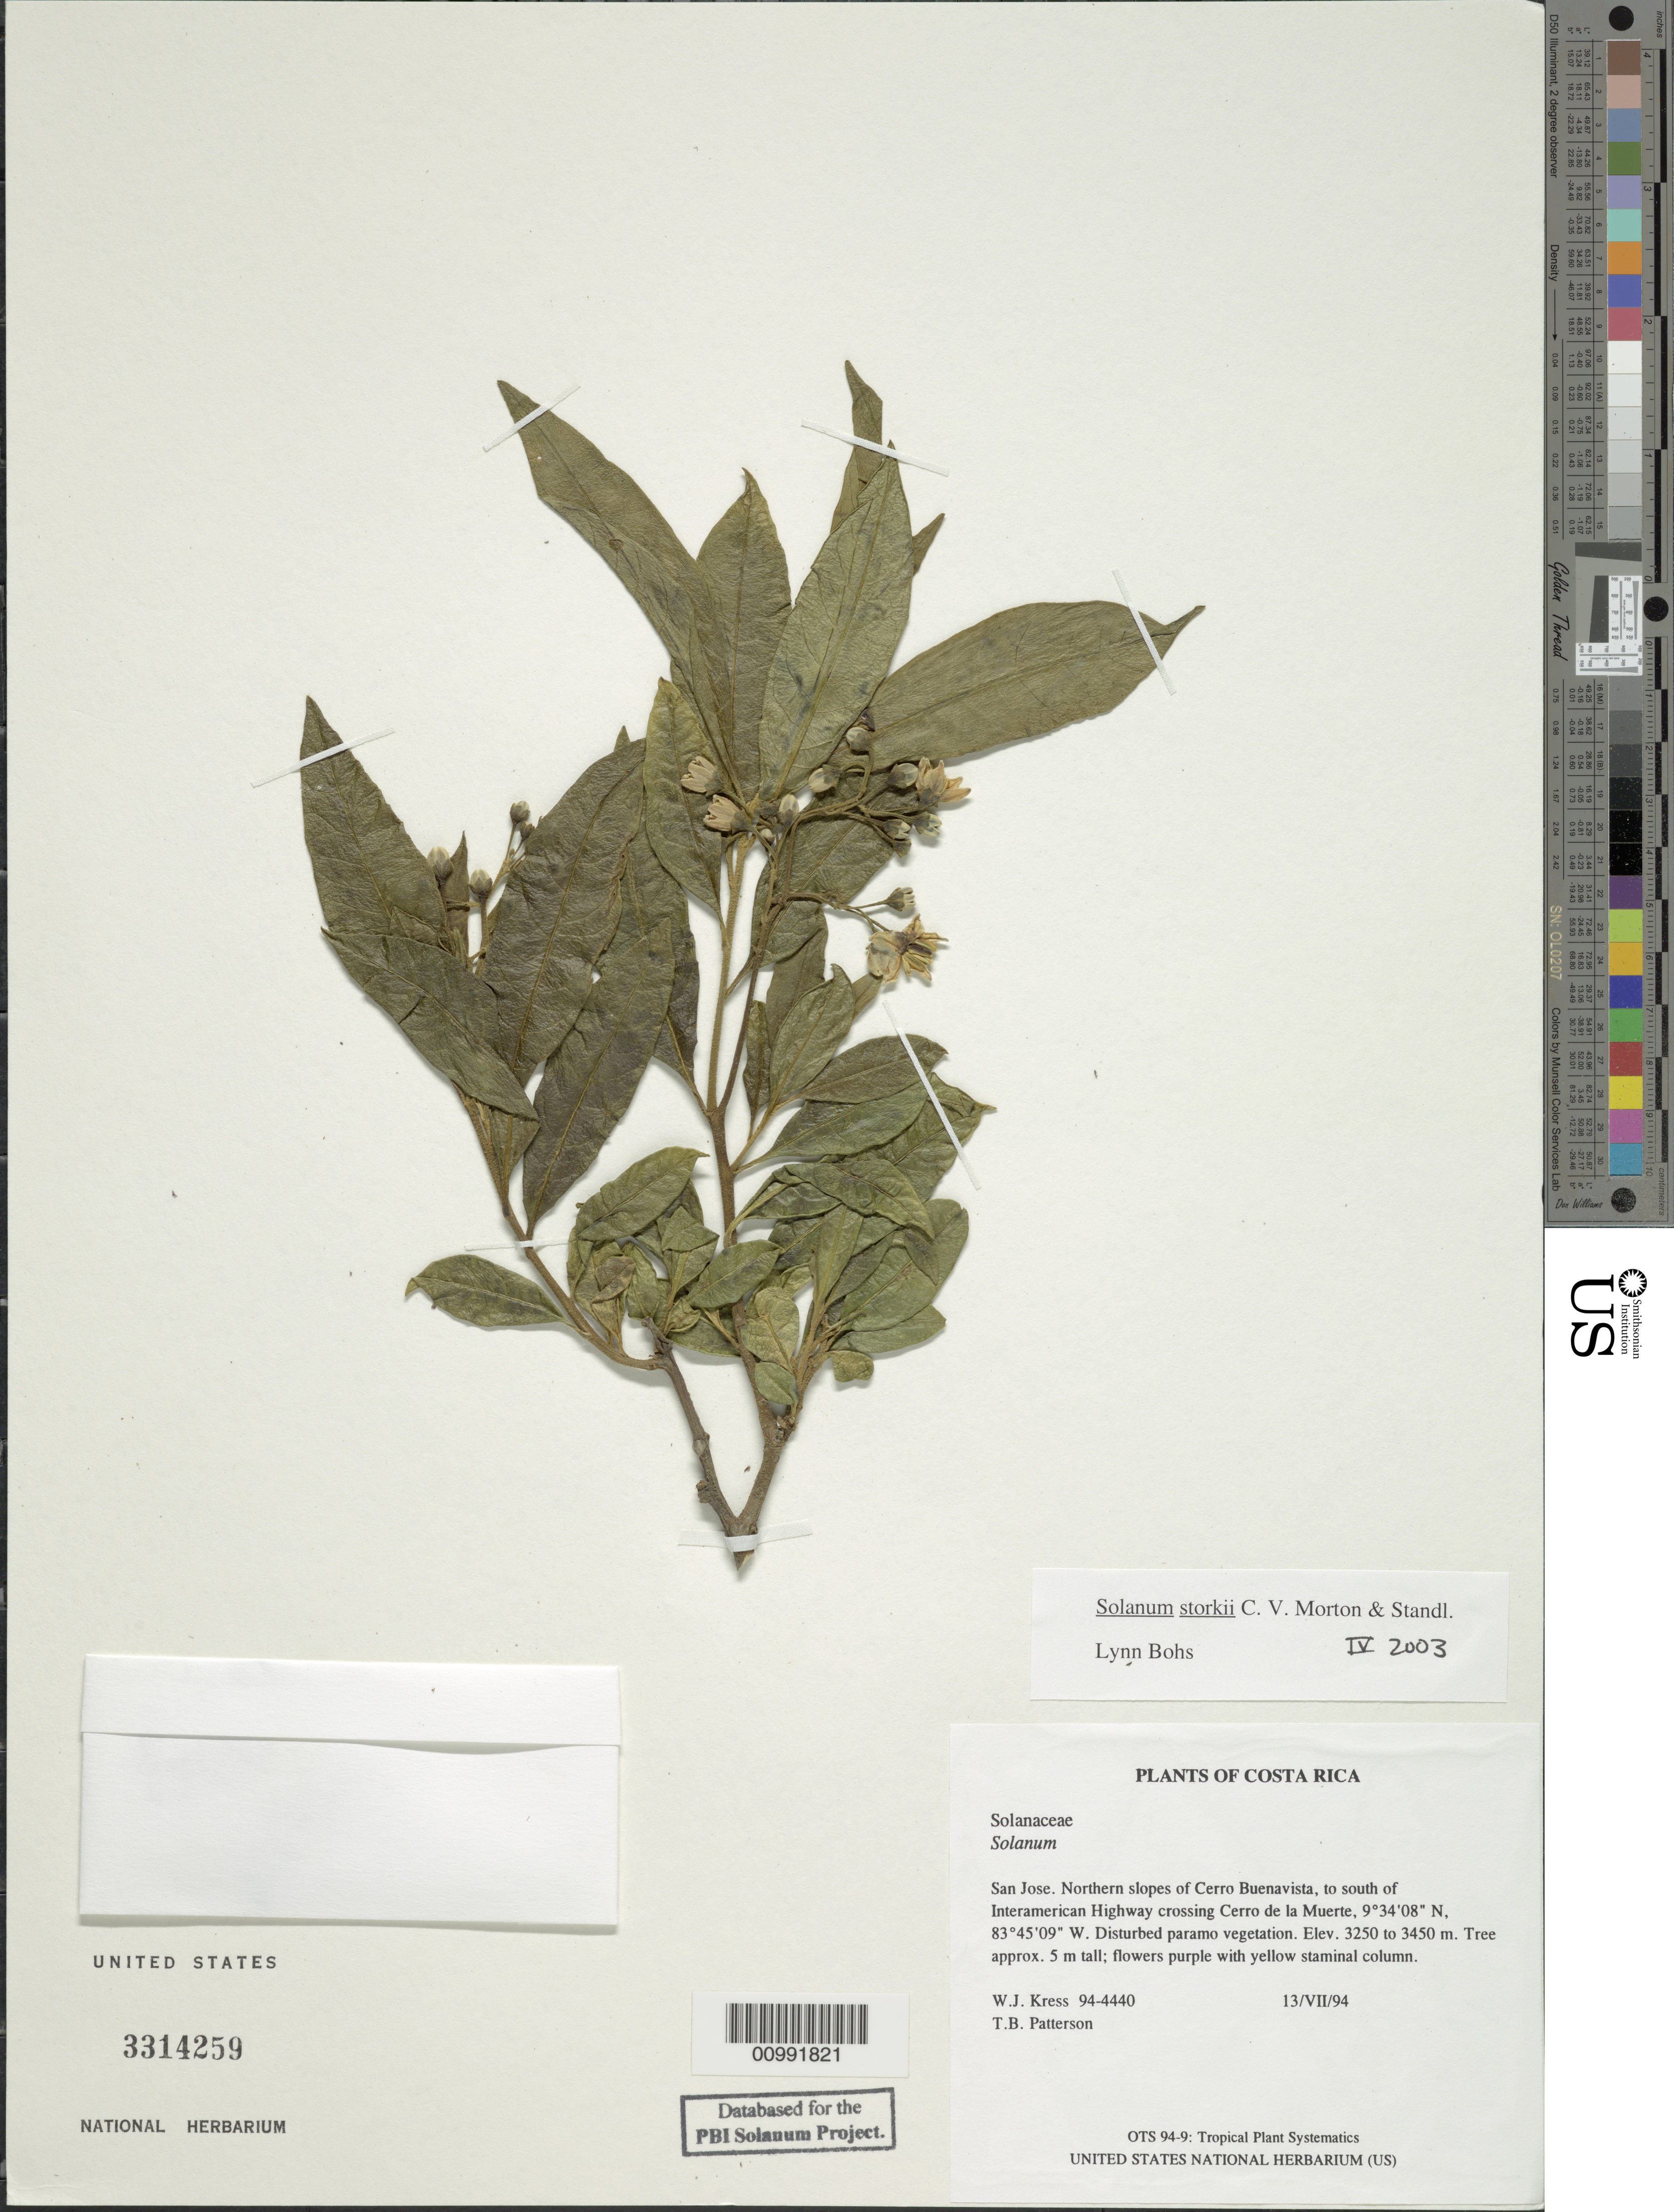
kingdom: Plantae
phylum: Tracheophyta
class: Magnoliopsida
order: Solanales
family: Solanaceae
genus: Solanum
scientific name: Solanum storkii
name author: C.V. Morton & Standl.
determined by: Bohs, L. A.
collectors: W. J. Kress & T. B. Patterson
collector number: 94-4440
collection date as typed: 13 Jul 1994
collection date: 1994-07-13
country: Costa Rica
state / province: San José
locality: Northern slopes of Cerro Buenavista, to south of Interamerican Highway crossing Cerro de la Muerte.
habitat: Disturbed paramo vegetation.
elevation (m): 3250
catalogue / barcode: US 3314259